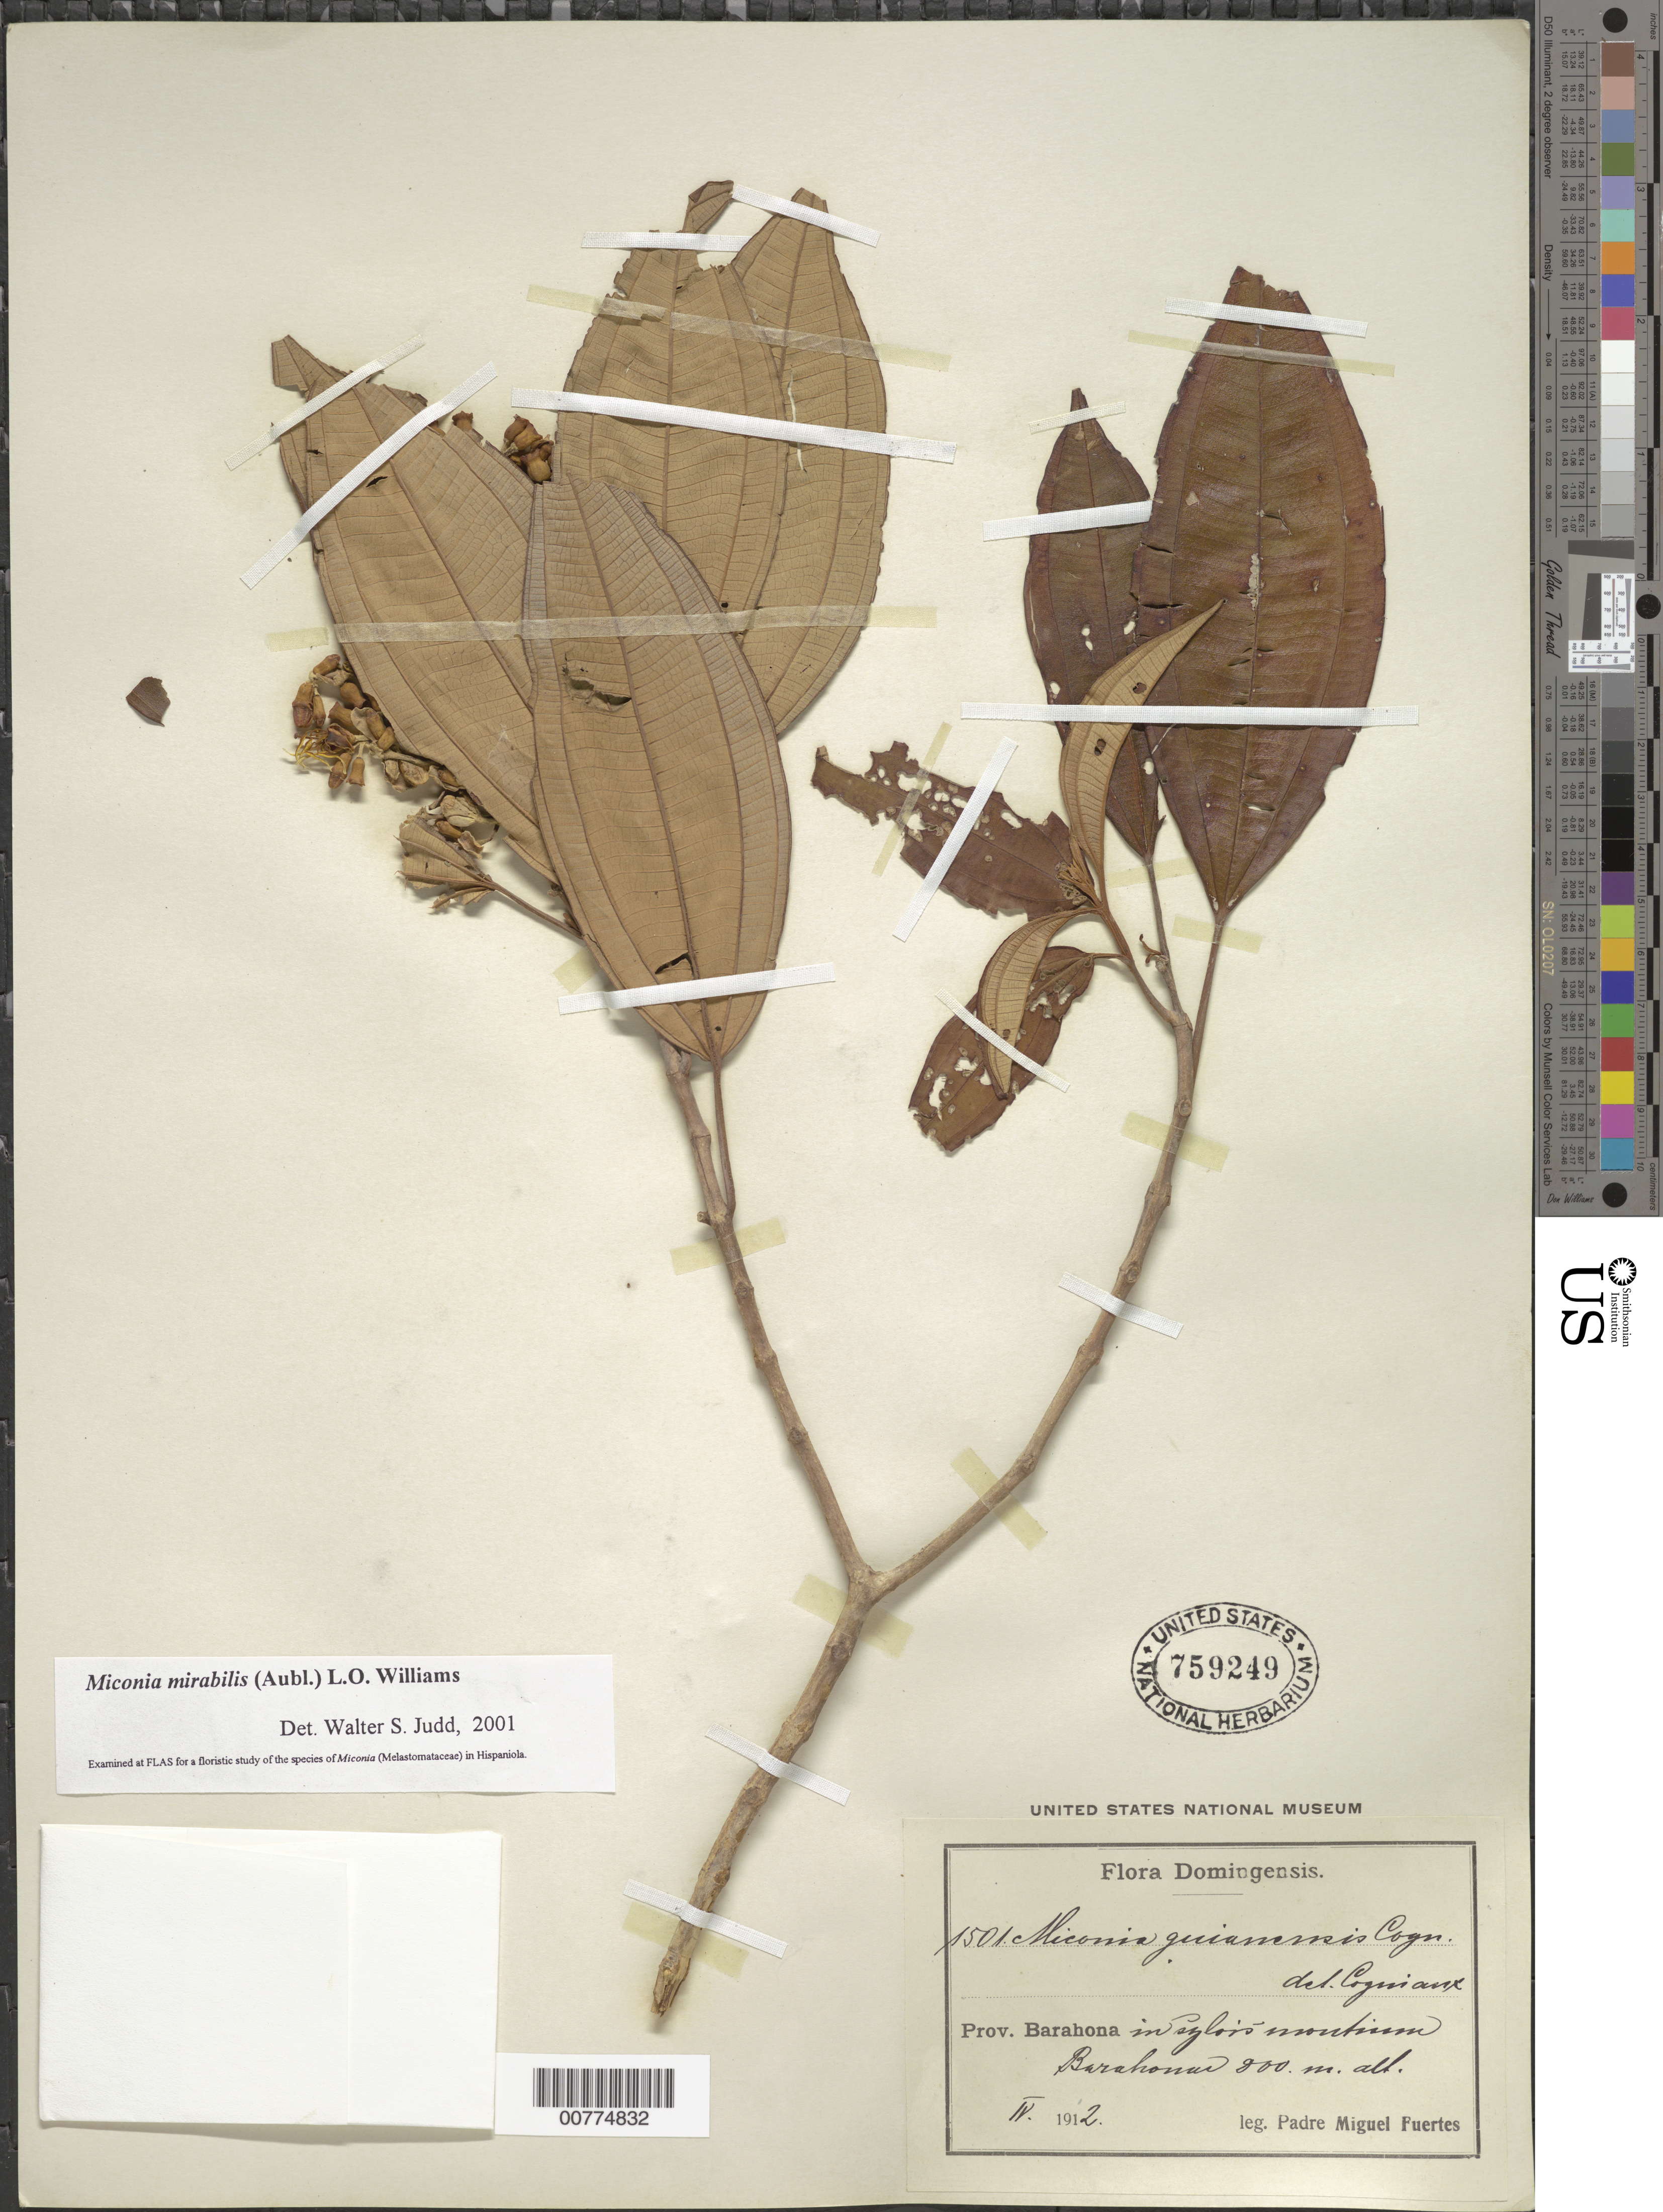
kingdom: Plantae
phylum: Tracheophyta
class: Magnoliopsida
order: Myrtales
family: Melastomataceae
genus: Miconia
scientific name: Miconia mirabilis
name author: (Aubl.) L.O. Williams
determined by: Judd, Walter S.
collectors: M. D. Fuertes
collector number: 1501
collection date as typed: Apr 1912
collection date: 1912-04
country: Dominican Republic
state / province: Barahona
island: Hispaniola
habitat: In sylvis montinum.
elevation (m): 200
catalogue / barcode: US 759249